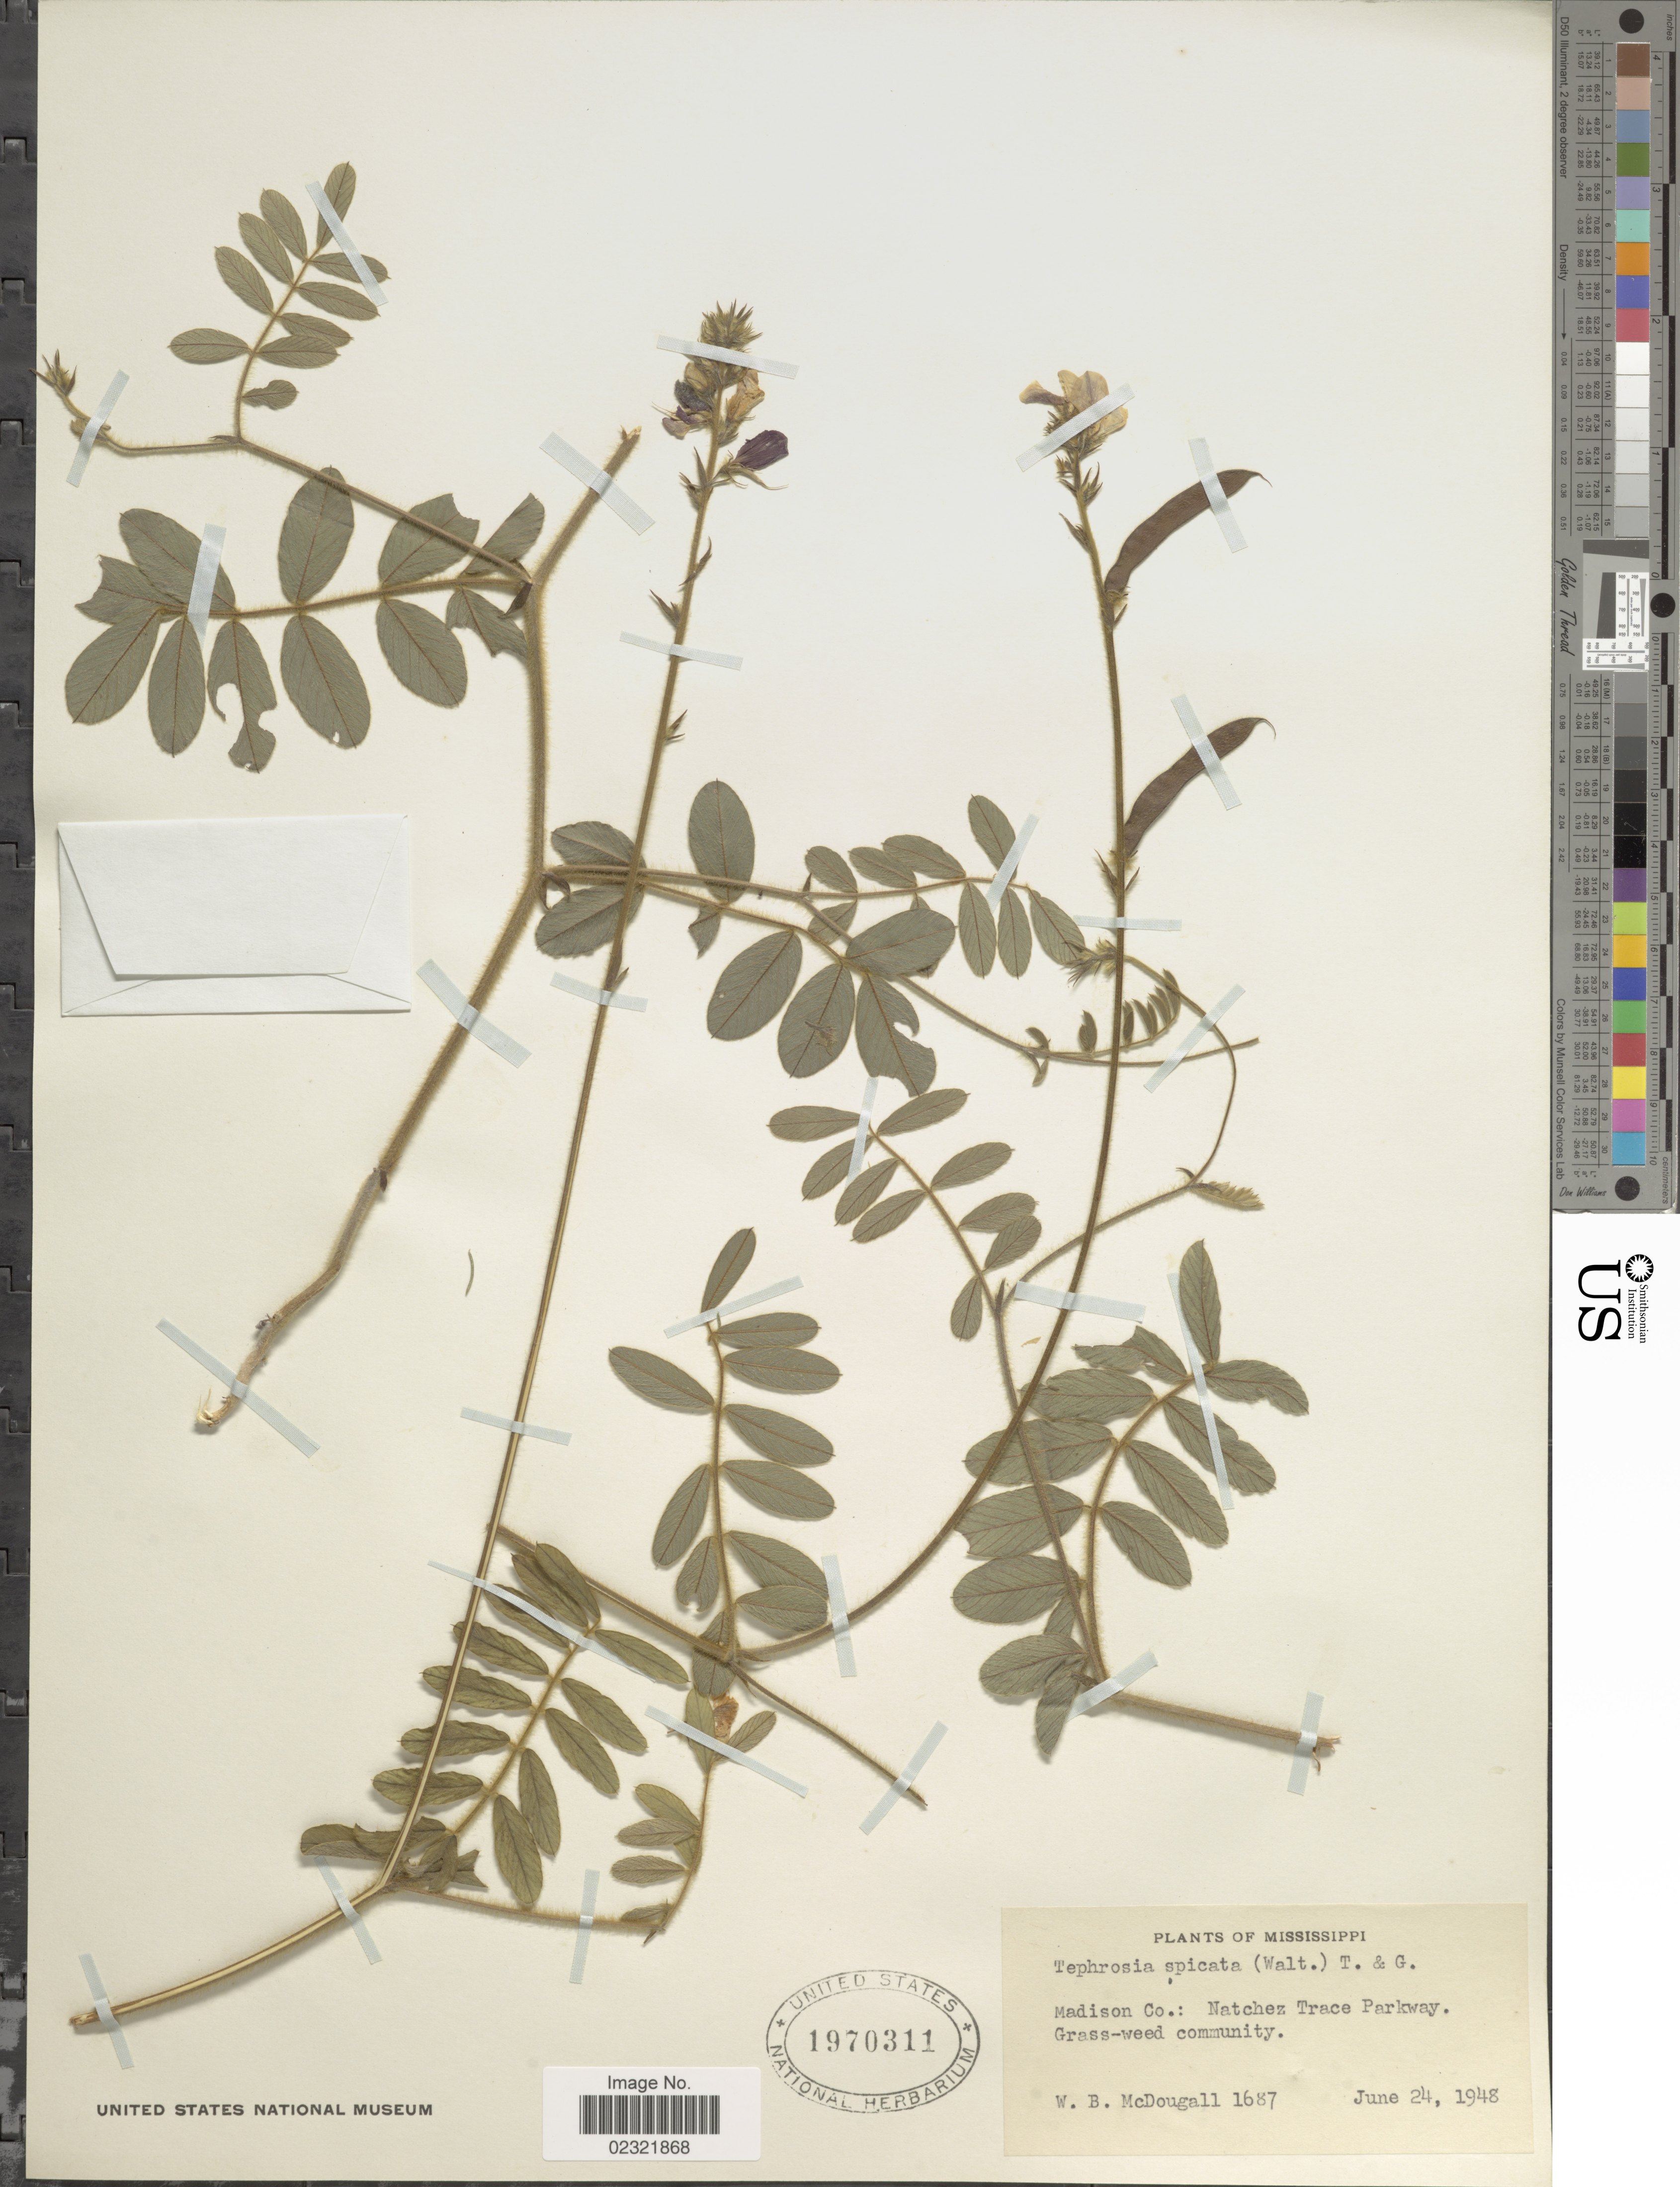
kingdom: Plantae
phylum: Tracheophyta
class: Magnoliopsida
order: Fabales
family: Fabaceae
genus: Tephrosia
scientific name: Tephrosia spicata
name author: (Walter) Torr. & A. Gray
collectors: W. B. McDougal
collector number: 1687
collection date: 1948-06-24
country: United States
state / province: Mississippi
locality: Madison Co: Natchez Trace Parkway. Grass-weed community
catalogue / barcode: US 1970311